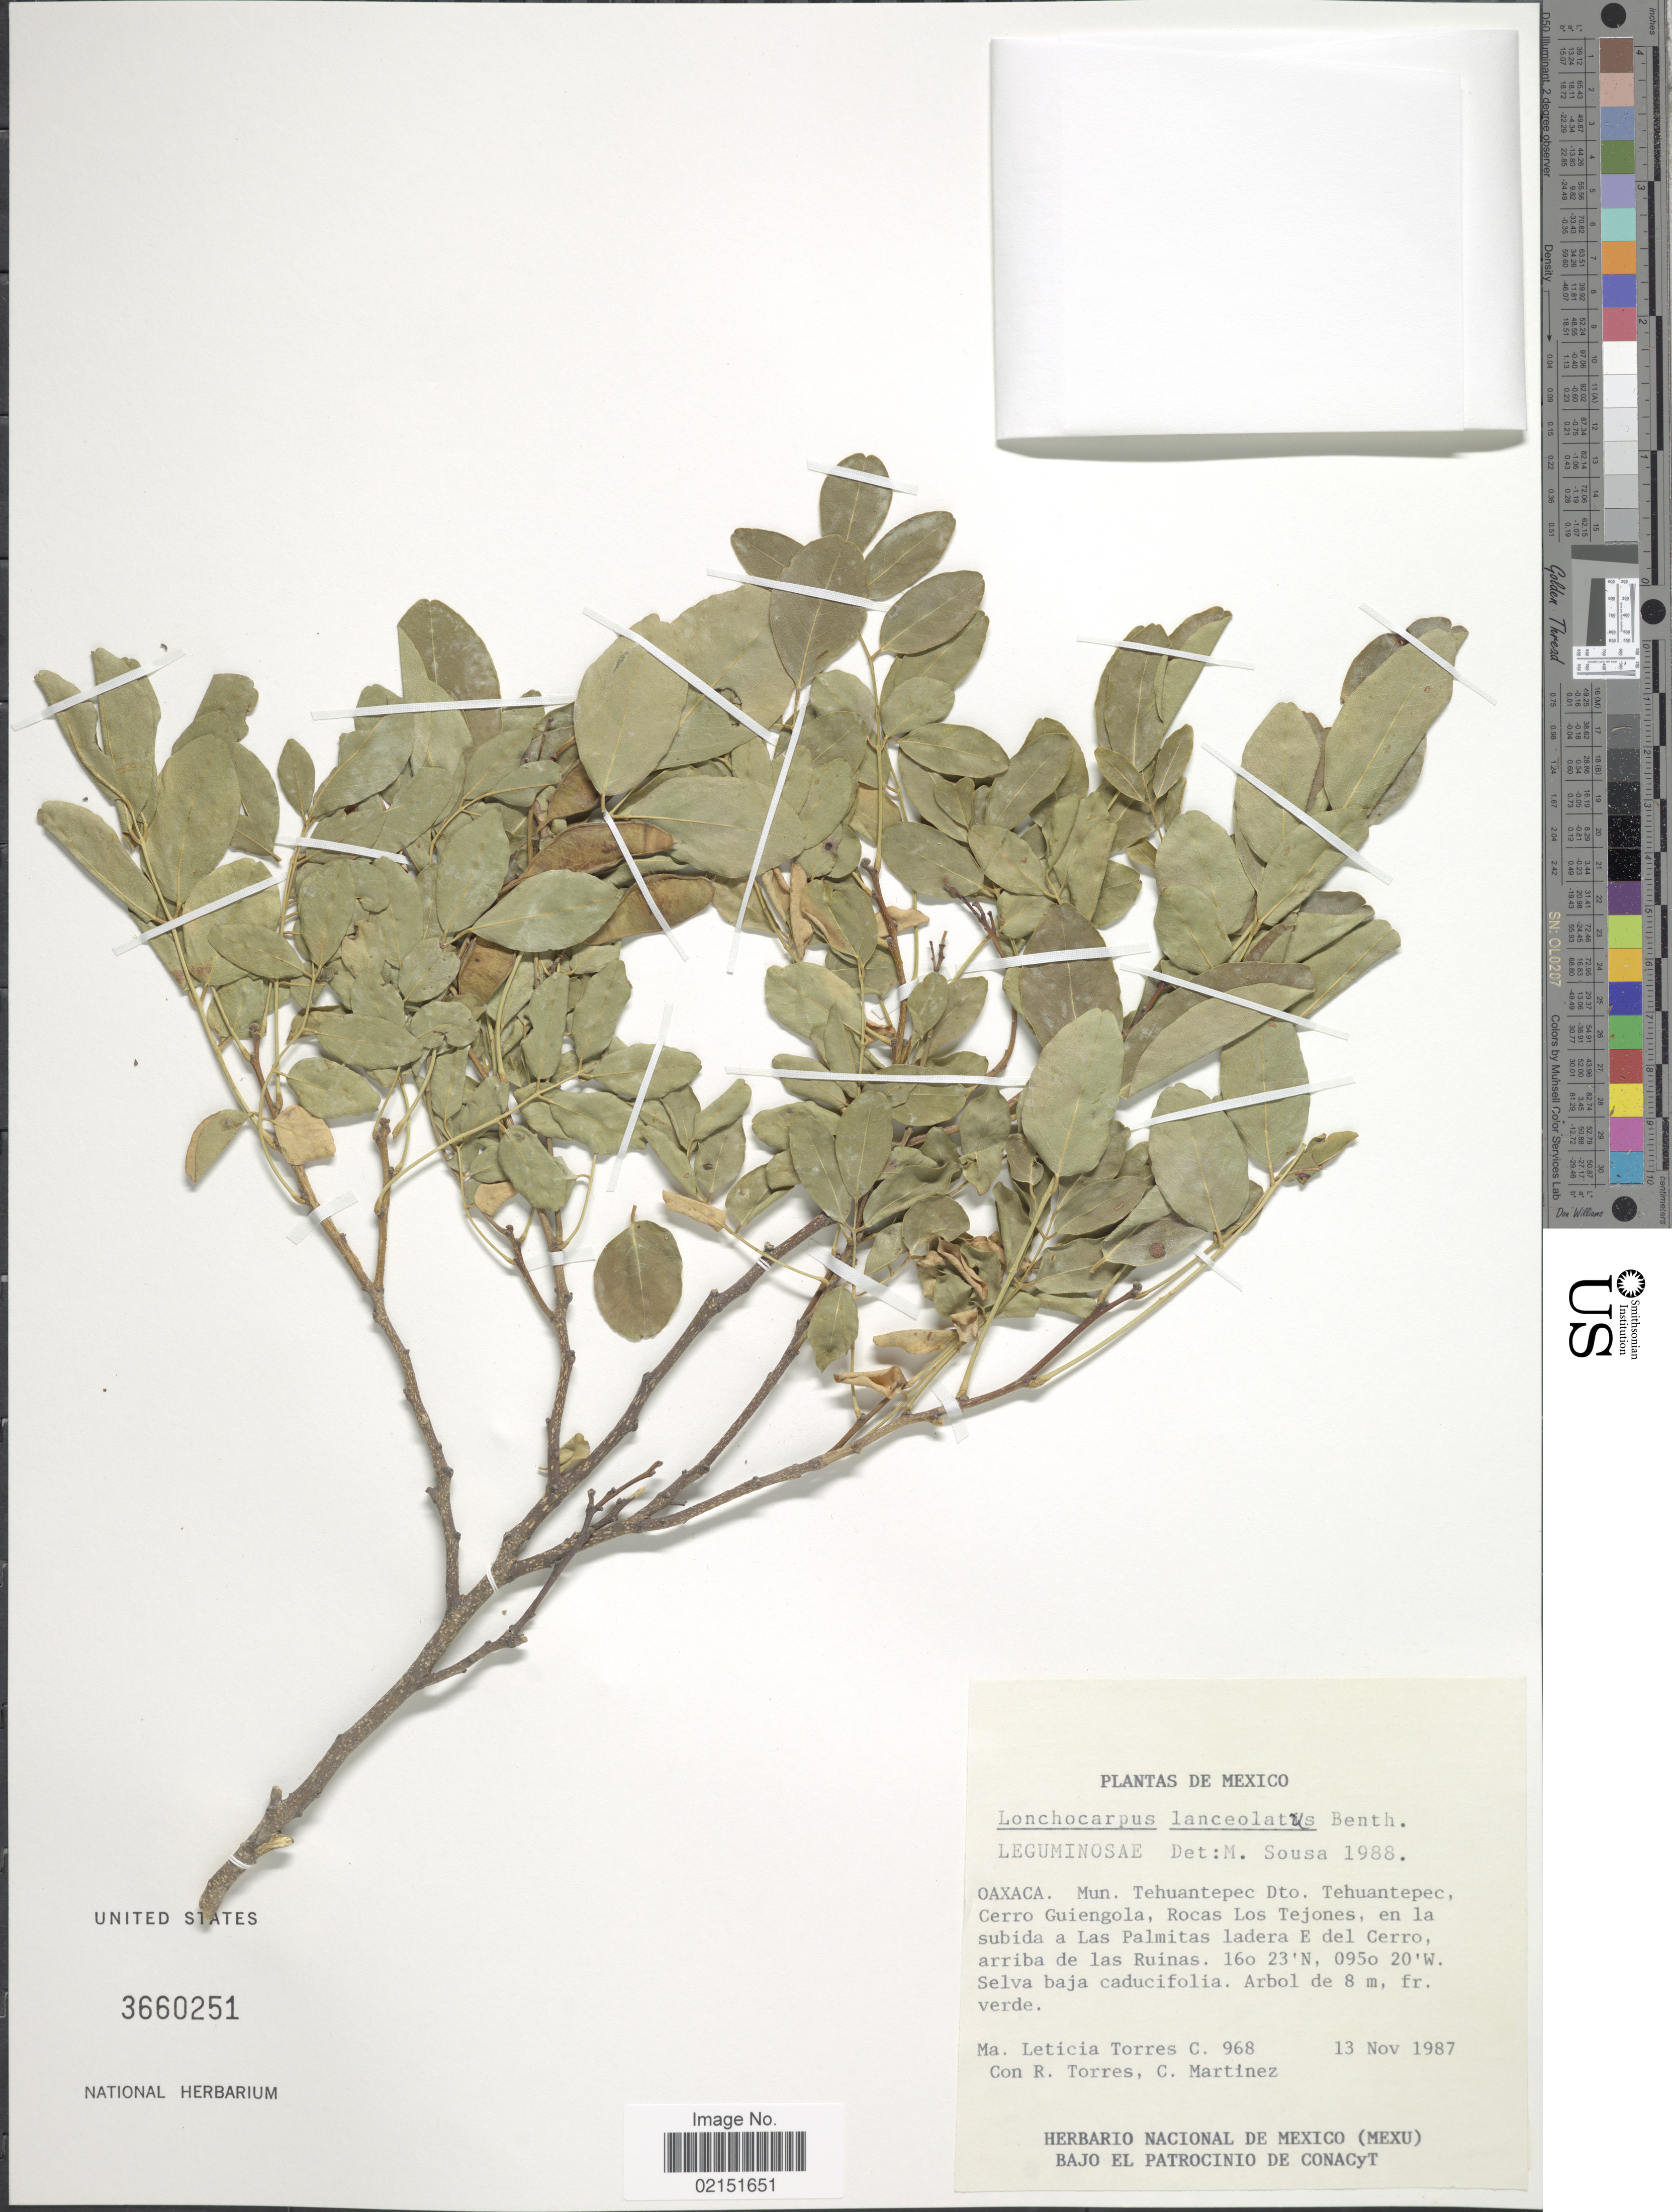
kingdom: Plantae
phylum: Tracheophyta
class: Magnoliopsida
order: Fabales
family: Fabaceae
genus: Lonchocarpus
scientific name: Lonchocarpus lanceolatus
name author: Benth.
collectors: M. L. Torres Colin, R. Torres & C. Martínez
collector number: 968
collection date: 1987-11-13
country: Mexico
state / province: Oaxaca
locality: Oaxaca. Mun. Tehuantepec Dto. Tehuantepec, Cerro Guiengola, Rocas Los Tejones, en la subida a Las Palmitas ladera E del Cerro, arriba de las Ruinas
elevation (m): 8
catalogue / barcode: US 3660251